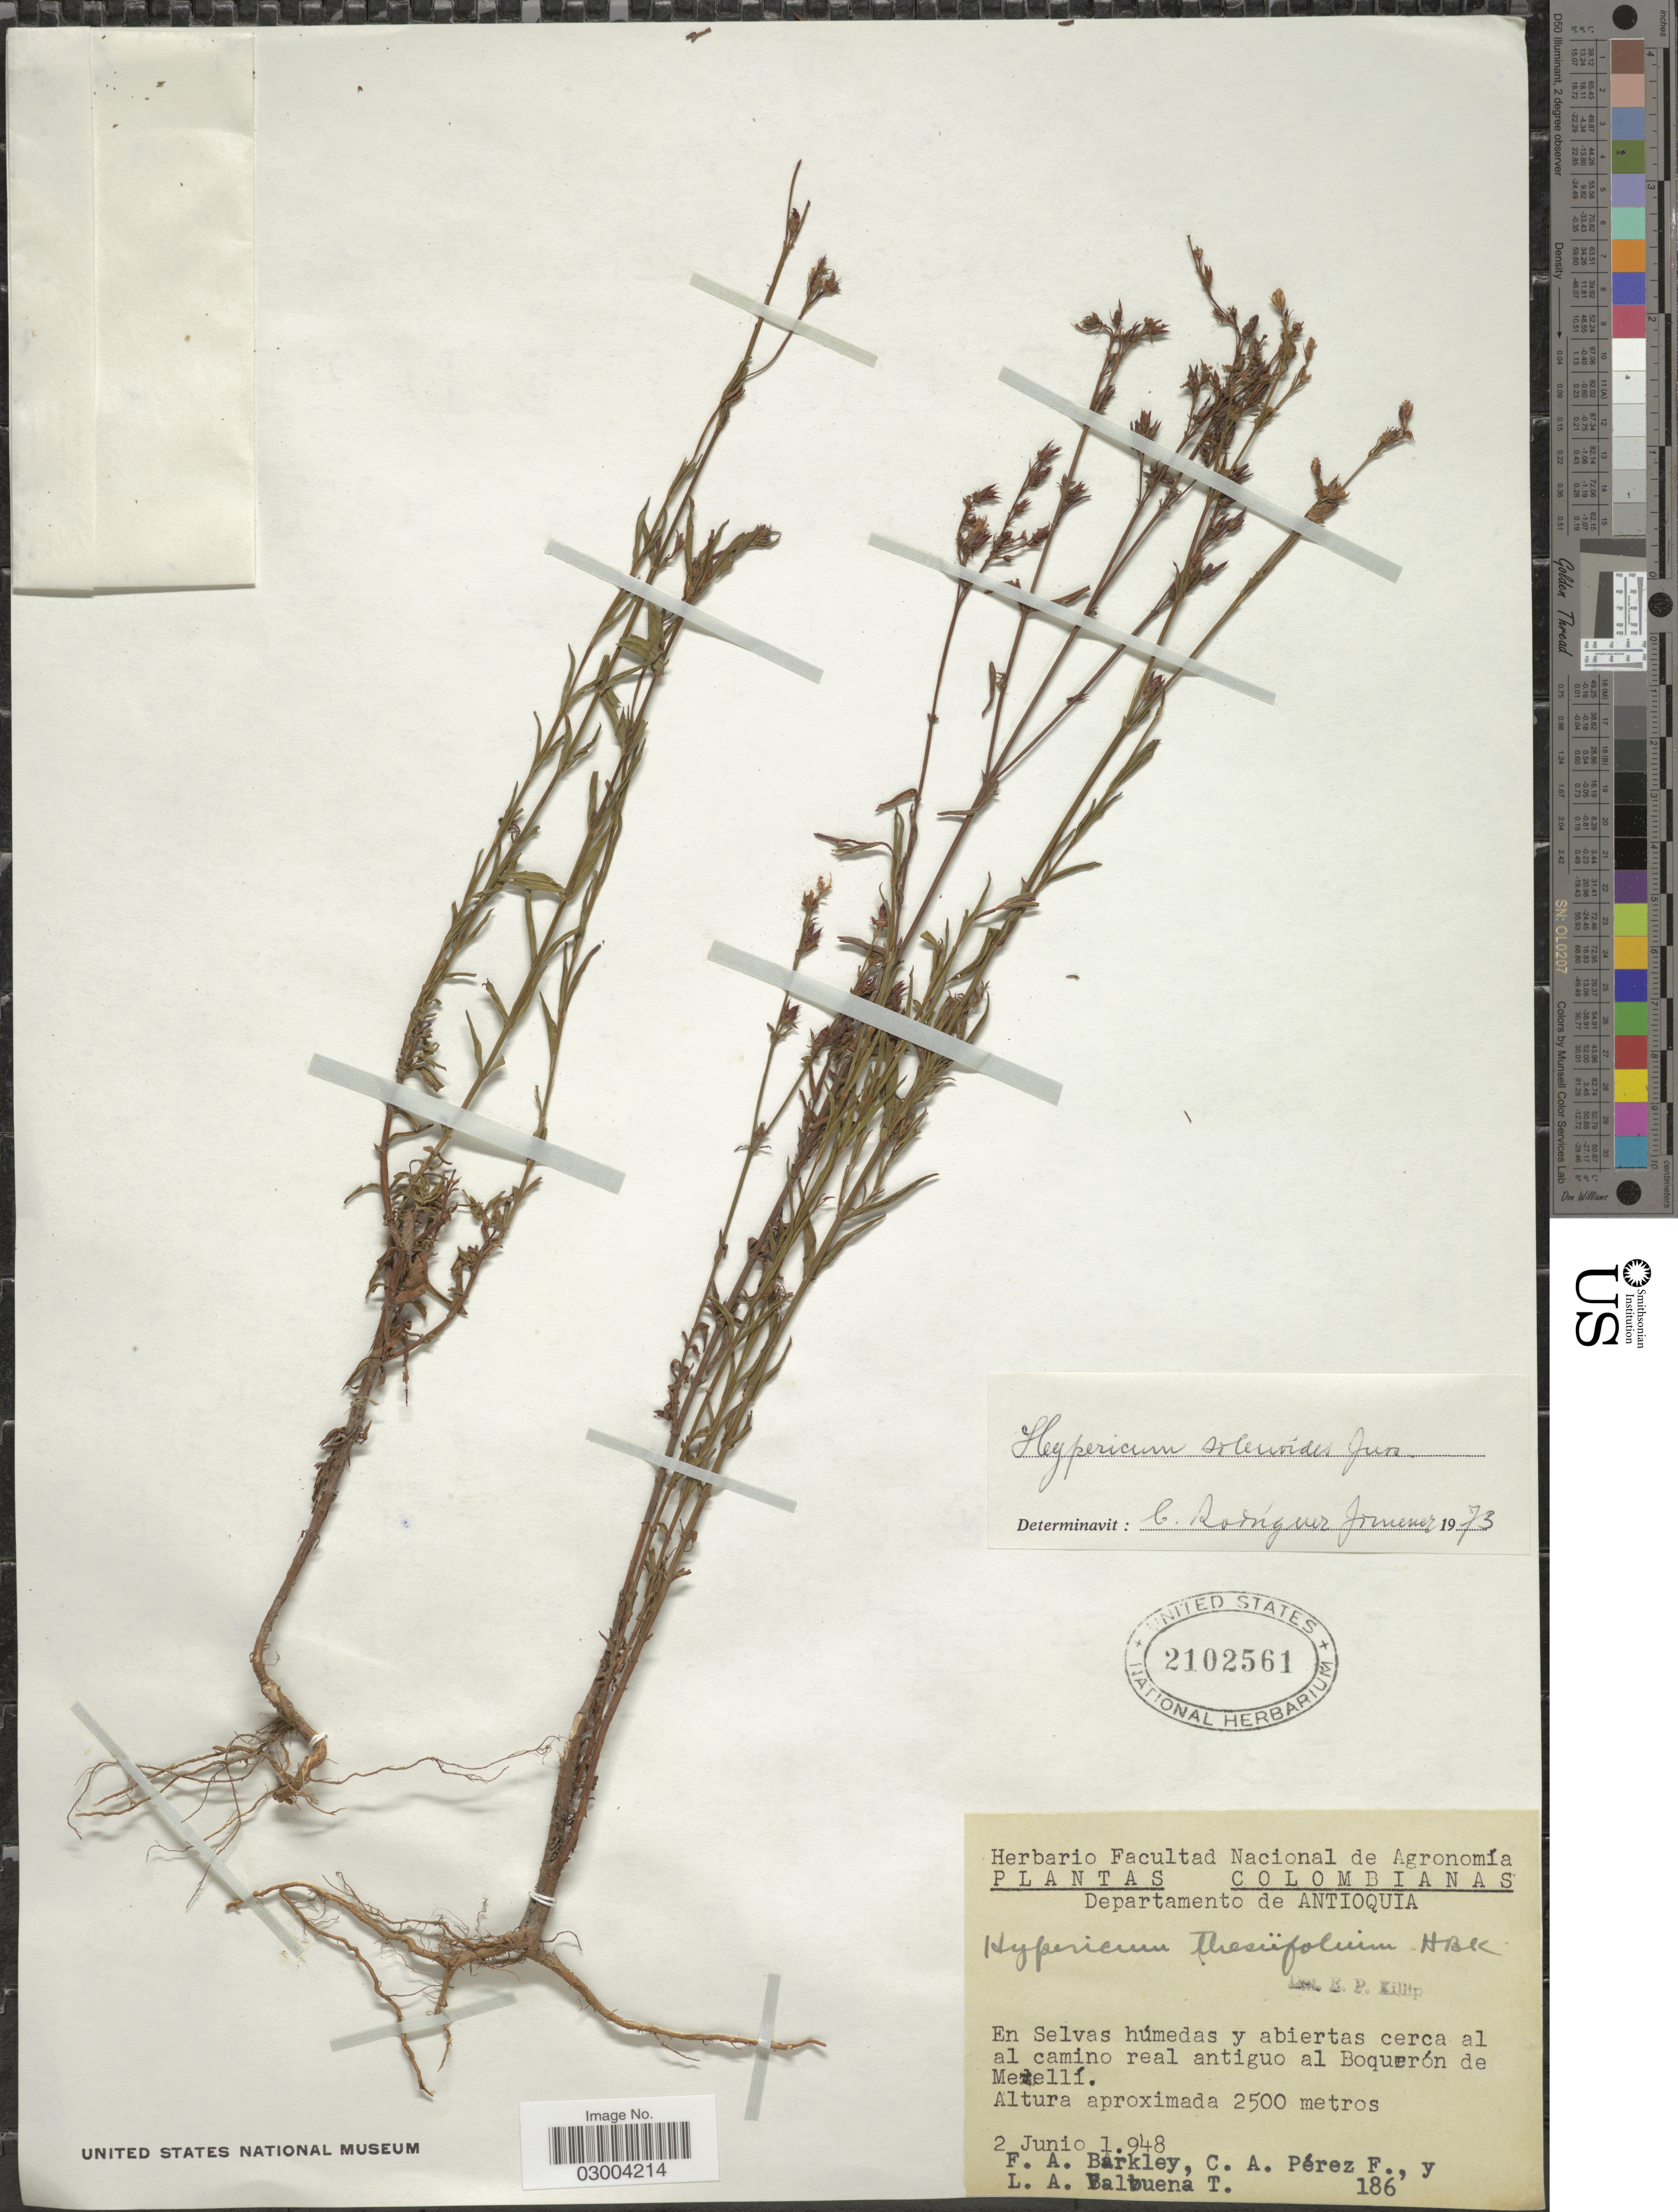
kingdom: Plantae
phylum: Tracheophyta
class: Magnoliopsida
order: Malpighiales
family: Hypericaceae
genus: Hypericum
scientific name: Hypericum silenoides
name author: Juss.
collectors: F. A. Barkley, C. Pérez F. & L. Valbuena T.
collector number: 186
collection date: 1948-06-02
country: Colombia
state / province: Antioquia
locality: Departamento de Antioquia, En Selvas húmedas u abiertas cerca al, al camino real antiguo al Boquerón de Medellí.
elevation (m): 2500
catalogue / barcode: US 2102561